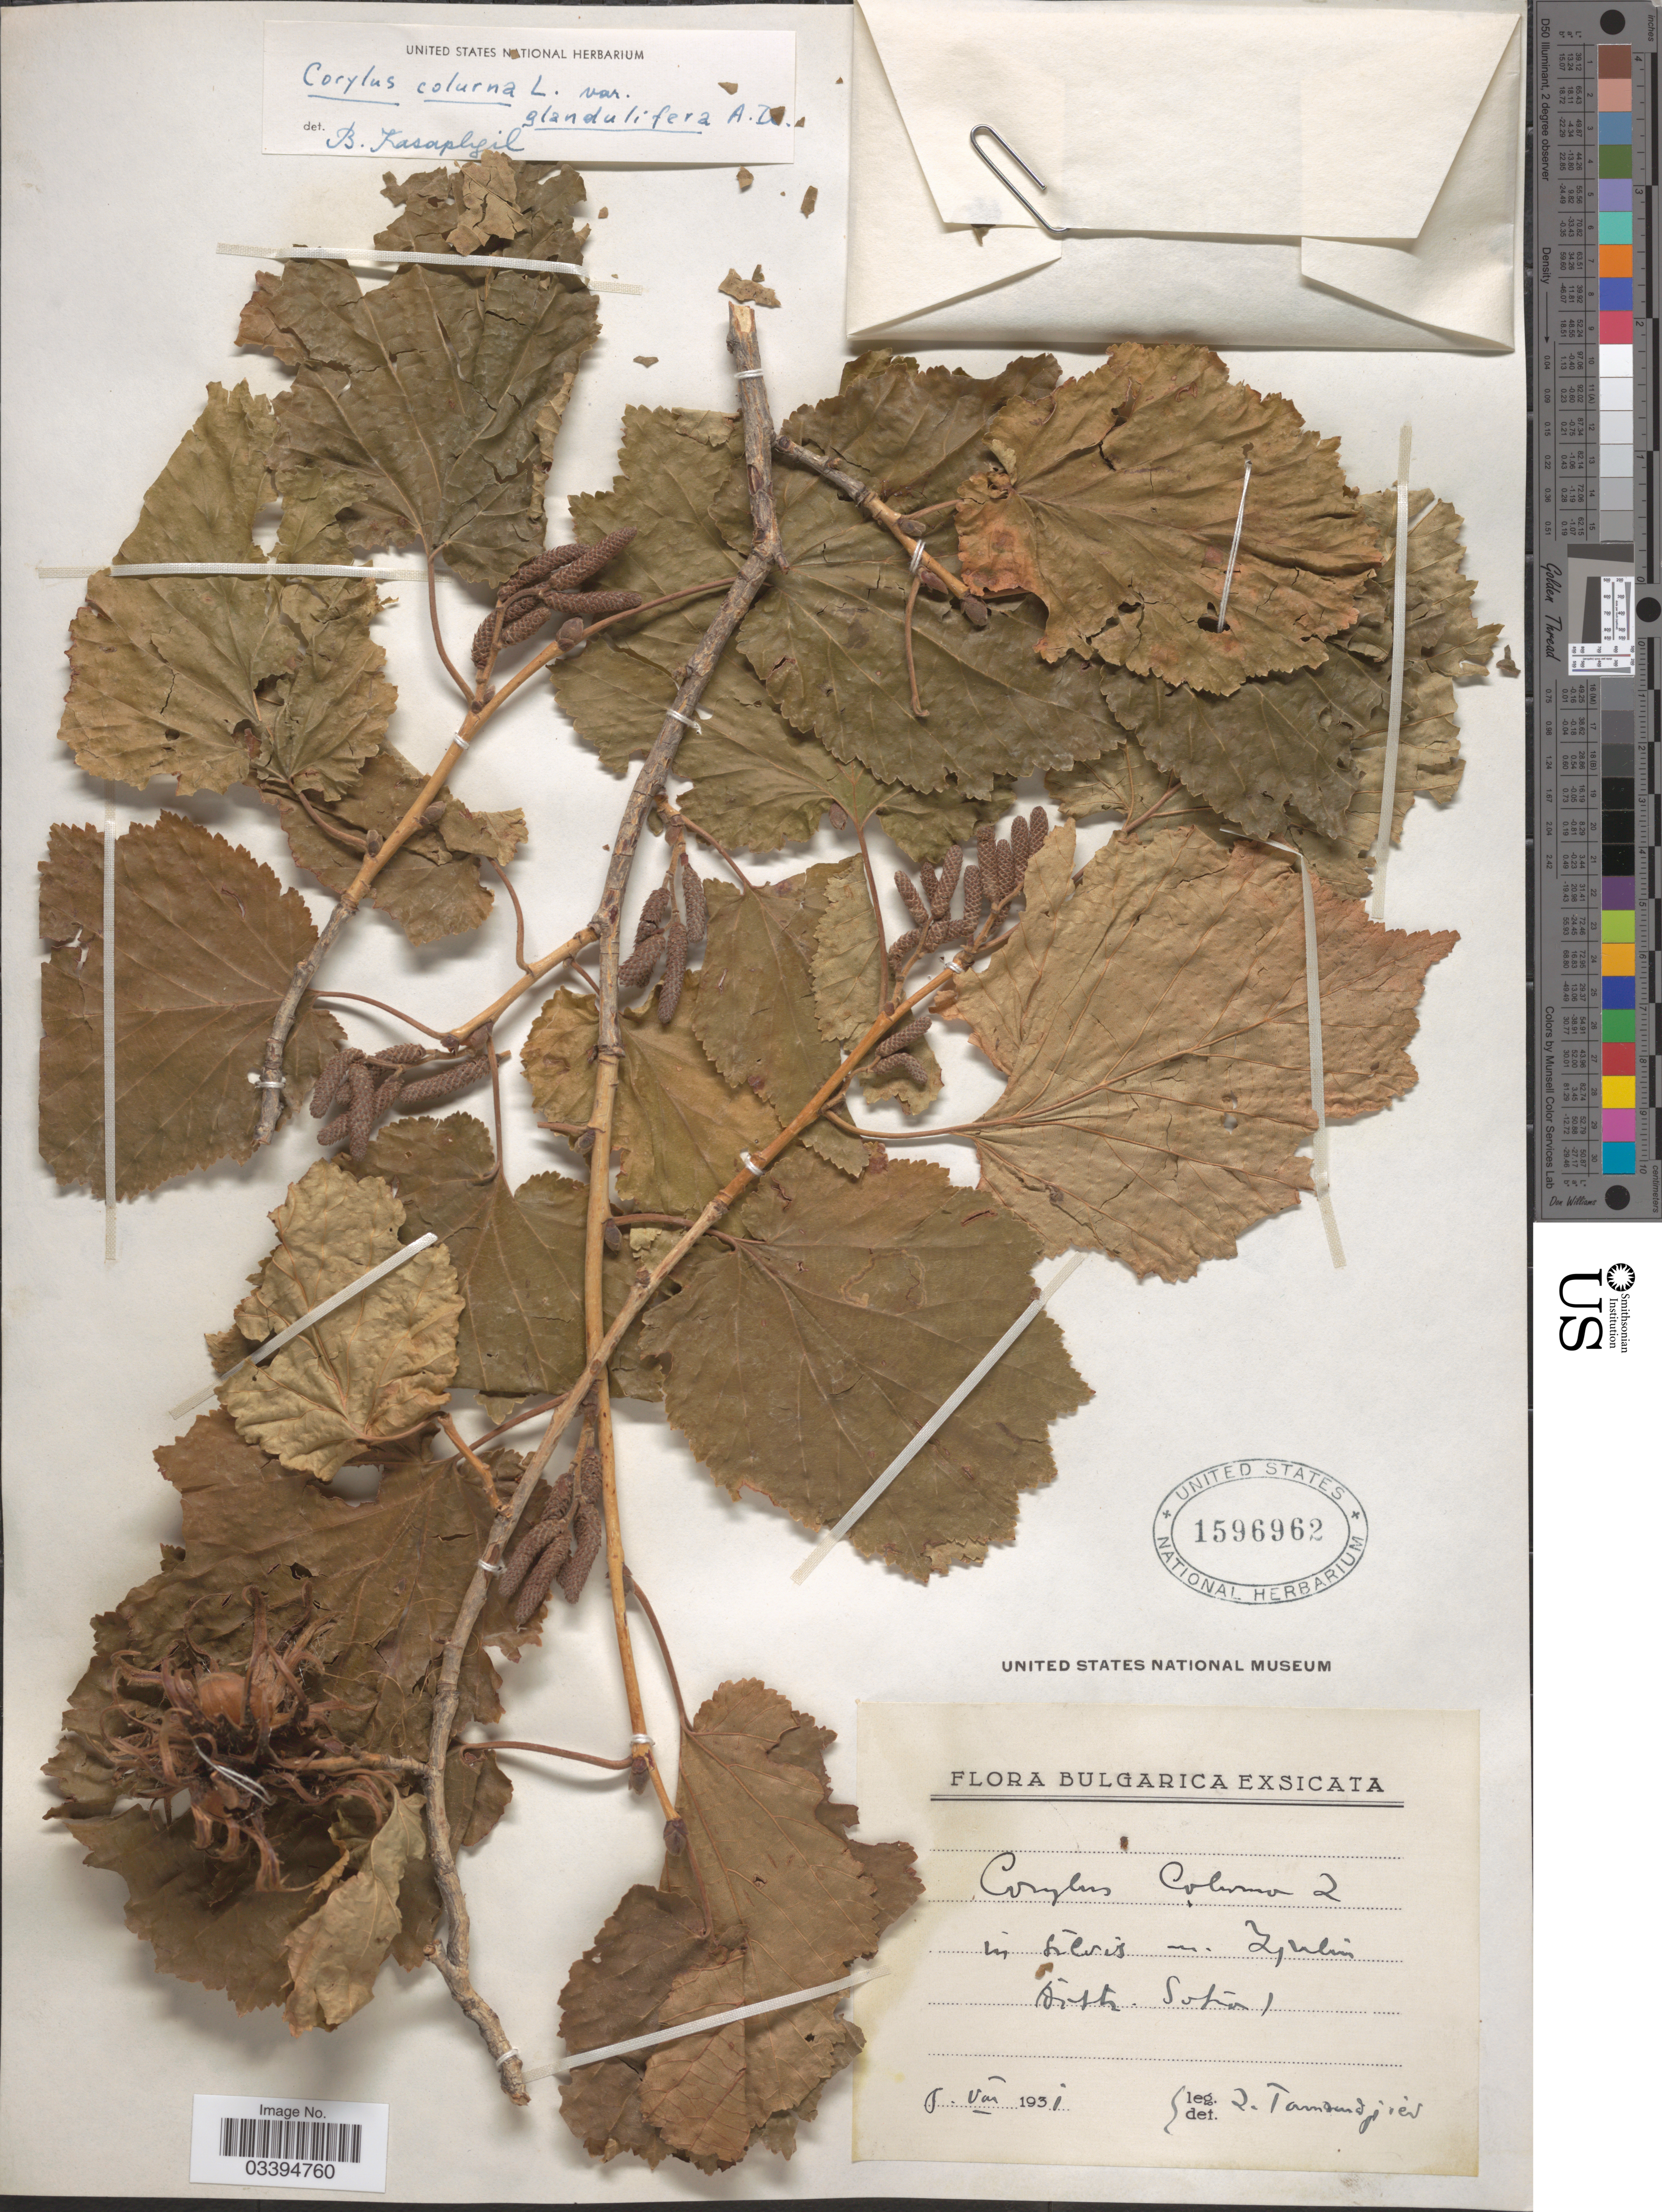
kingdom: Plantae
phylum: Tracheophyta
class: Magnoliopsida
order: Fagales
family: Betulaceae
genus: Corylus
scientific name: Corylus colurna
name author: L.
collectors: Z. Tamvudjiev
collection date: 1931-08-08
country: Bulgaria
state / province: Sofia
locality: In silvis in [interpreted] Zjulin, Distr. Sofia.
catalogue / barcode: US 1596962